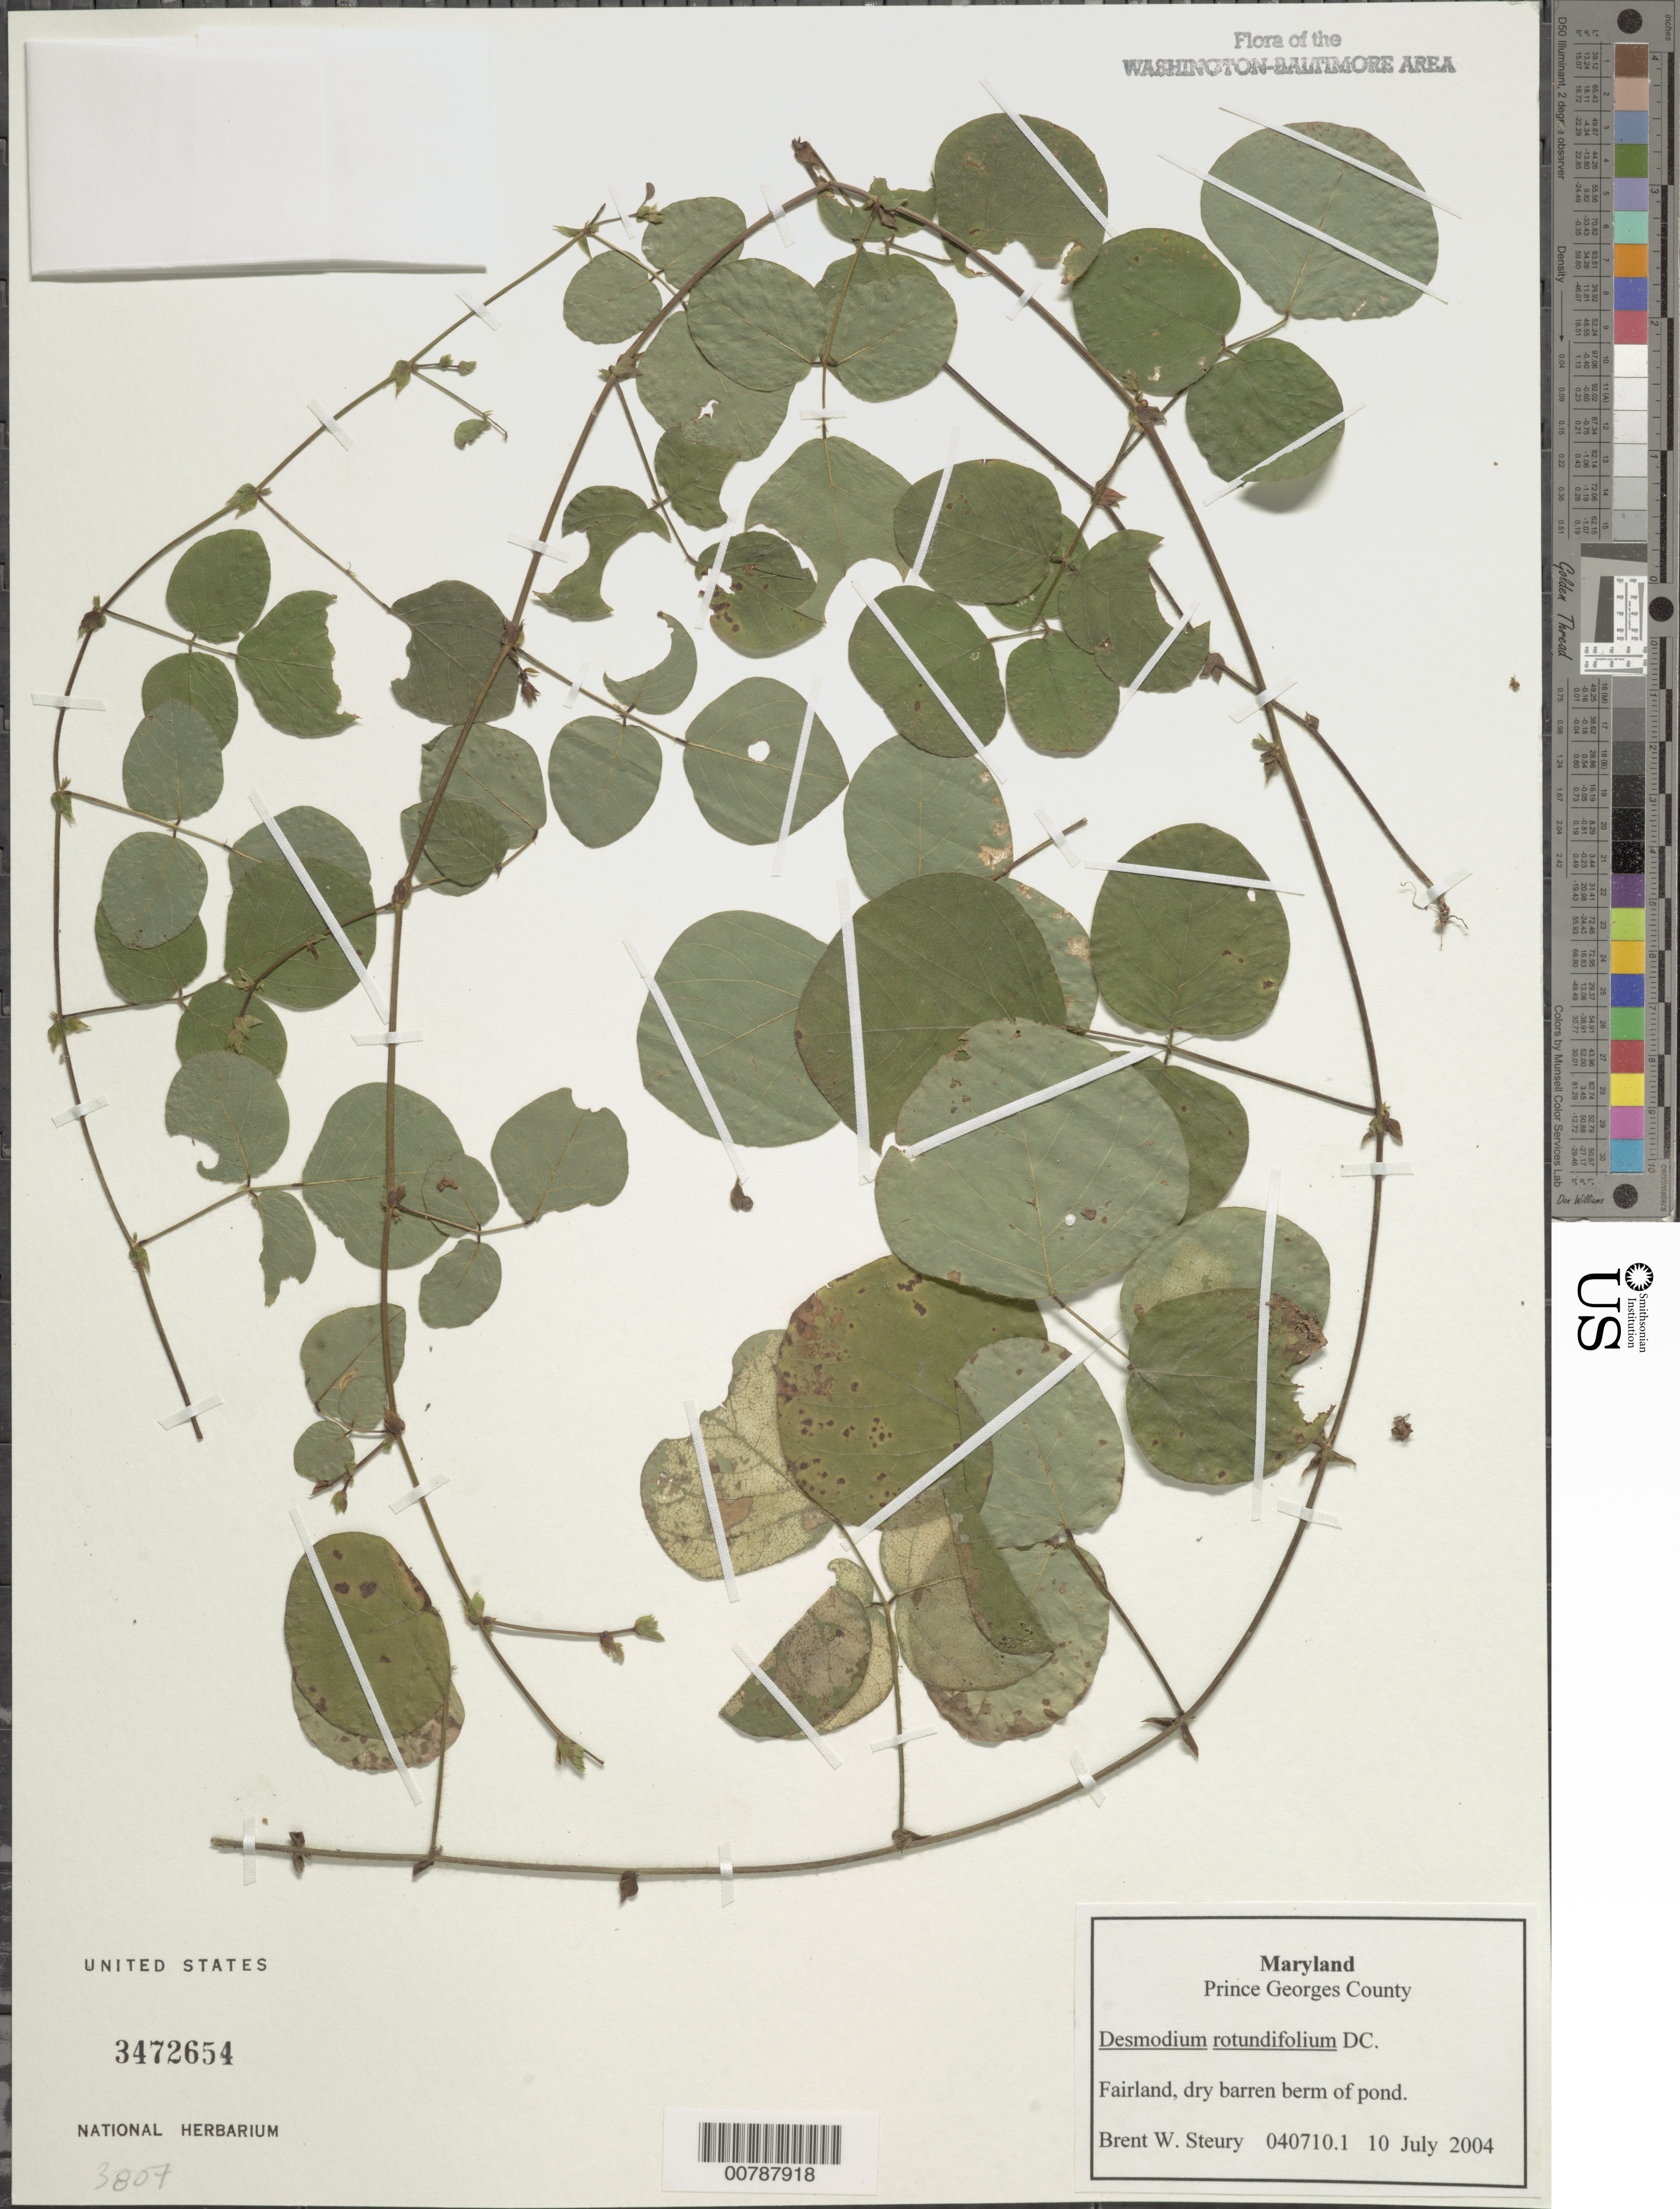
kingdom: Plantae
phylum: Tracheophyta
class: Magnoliopsida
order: Fabales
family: Fabaceae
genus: Desmodium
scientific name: Desmodium rotundifolium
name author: DC.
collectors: B. Steury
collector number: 040710.1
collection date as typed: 10 July 2004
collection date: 2004-07-10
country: United States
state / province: Maryland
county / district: Prince George's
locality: Fairland.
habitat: Dry barren berm of pond.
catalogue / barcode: US 3472654